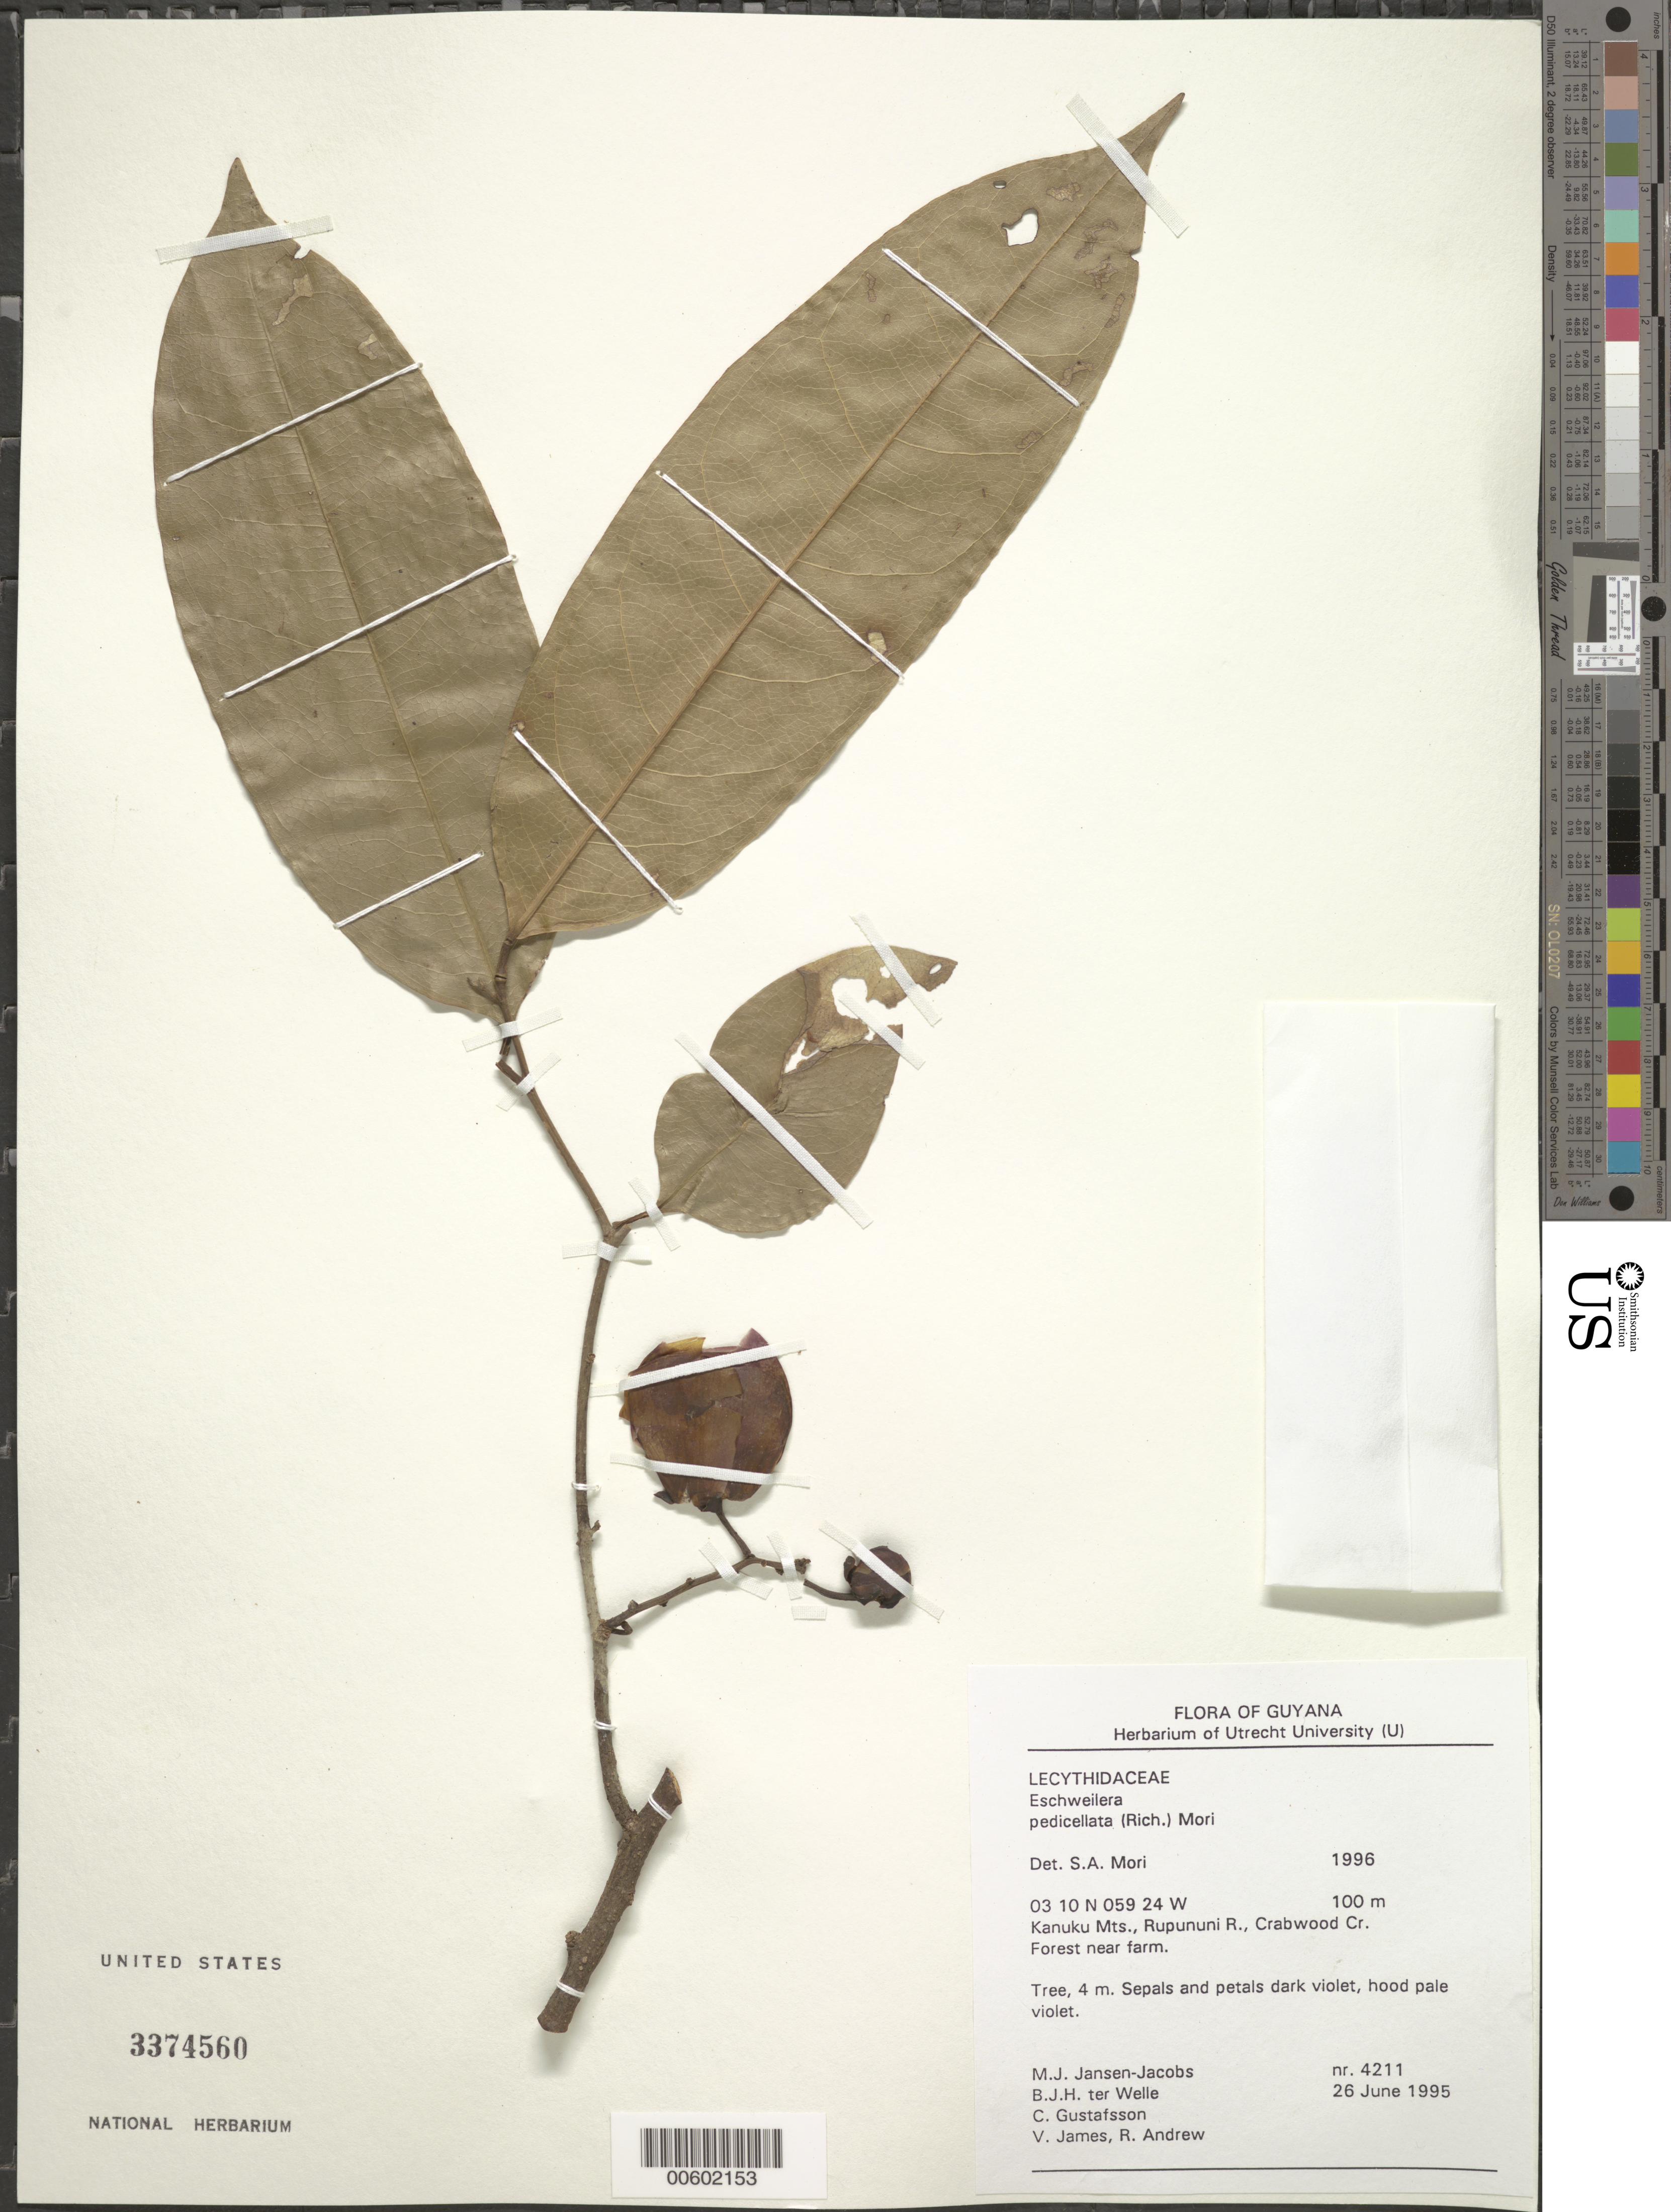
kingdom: Plantae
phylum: Tracheophyta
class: Magnoliopsida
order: Ericales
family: Lecythidaceae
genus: Eschweilera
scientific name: Eschweilera pedicellata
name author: (Rich.) S.A. Mori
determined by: Mori, Scott A.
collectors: M. J. Jansen-Jacobs, B. Welle, C. G. Gustafsson, V. James & R. Andrew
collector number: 4211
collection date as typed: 26-Jun-95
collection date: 1995-06-26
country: Guyana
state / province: U. Takutu-U. Essequibo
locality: Crabwood Creek, Rupununi River, Kanuku Mts.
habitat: Forest near farm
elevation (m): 100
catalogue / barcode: US 3374560